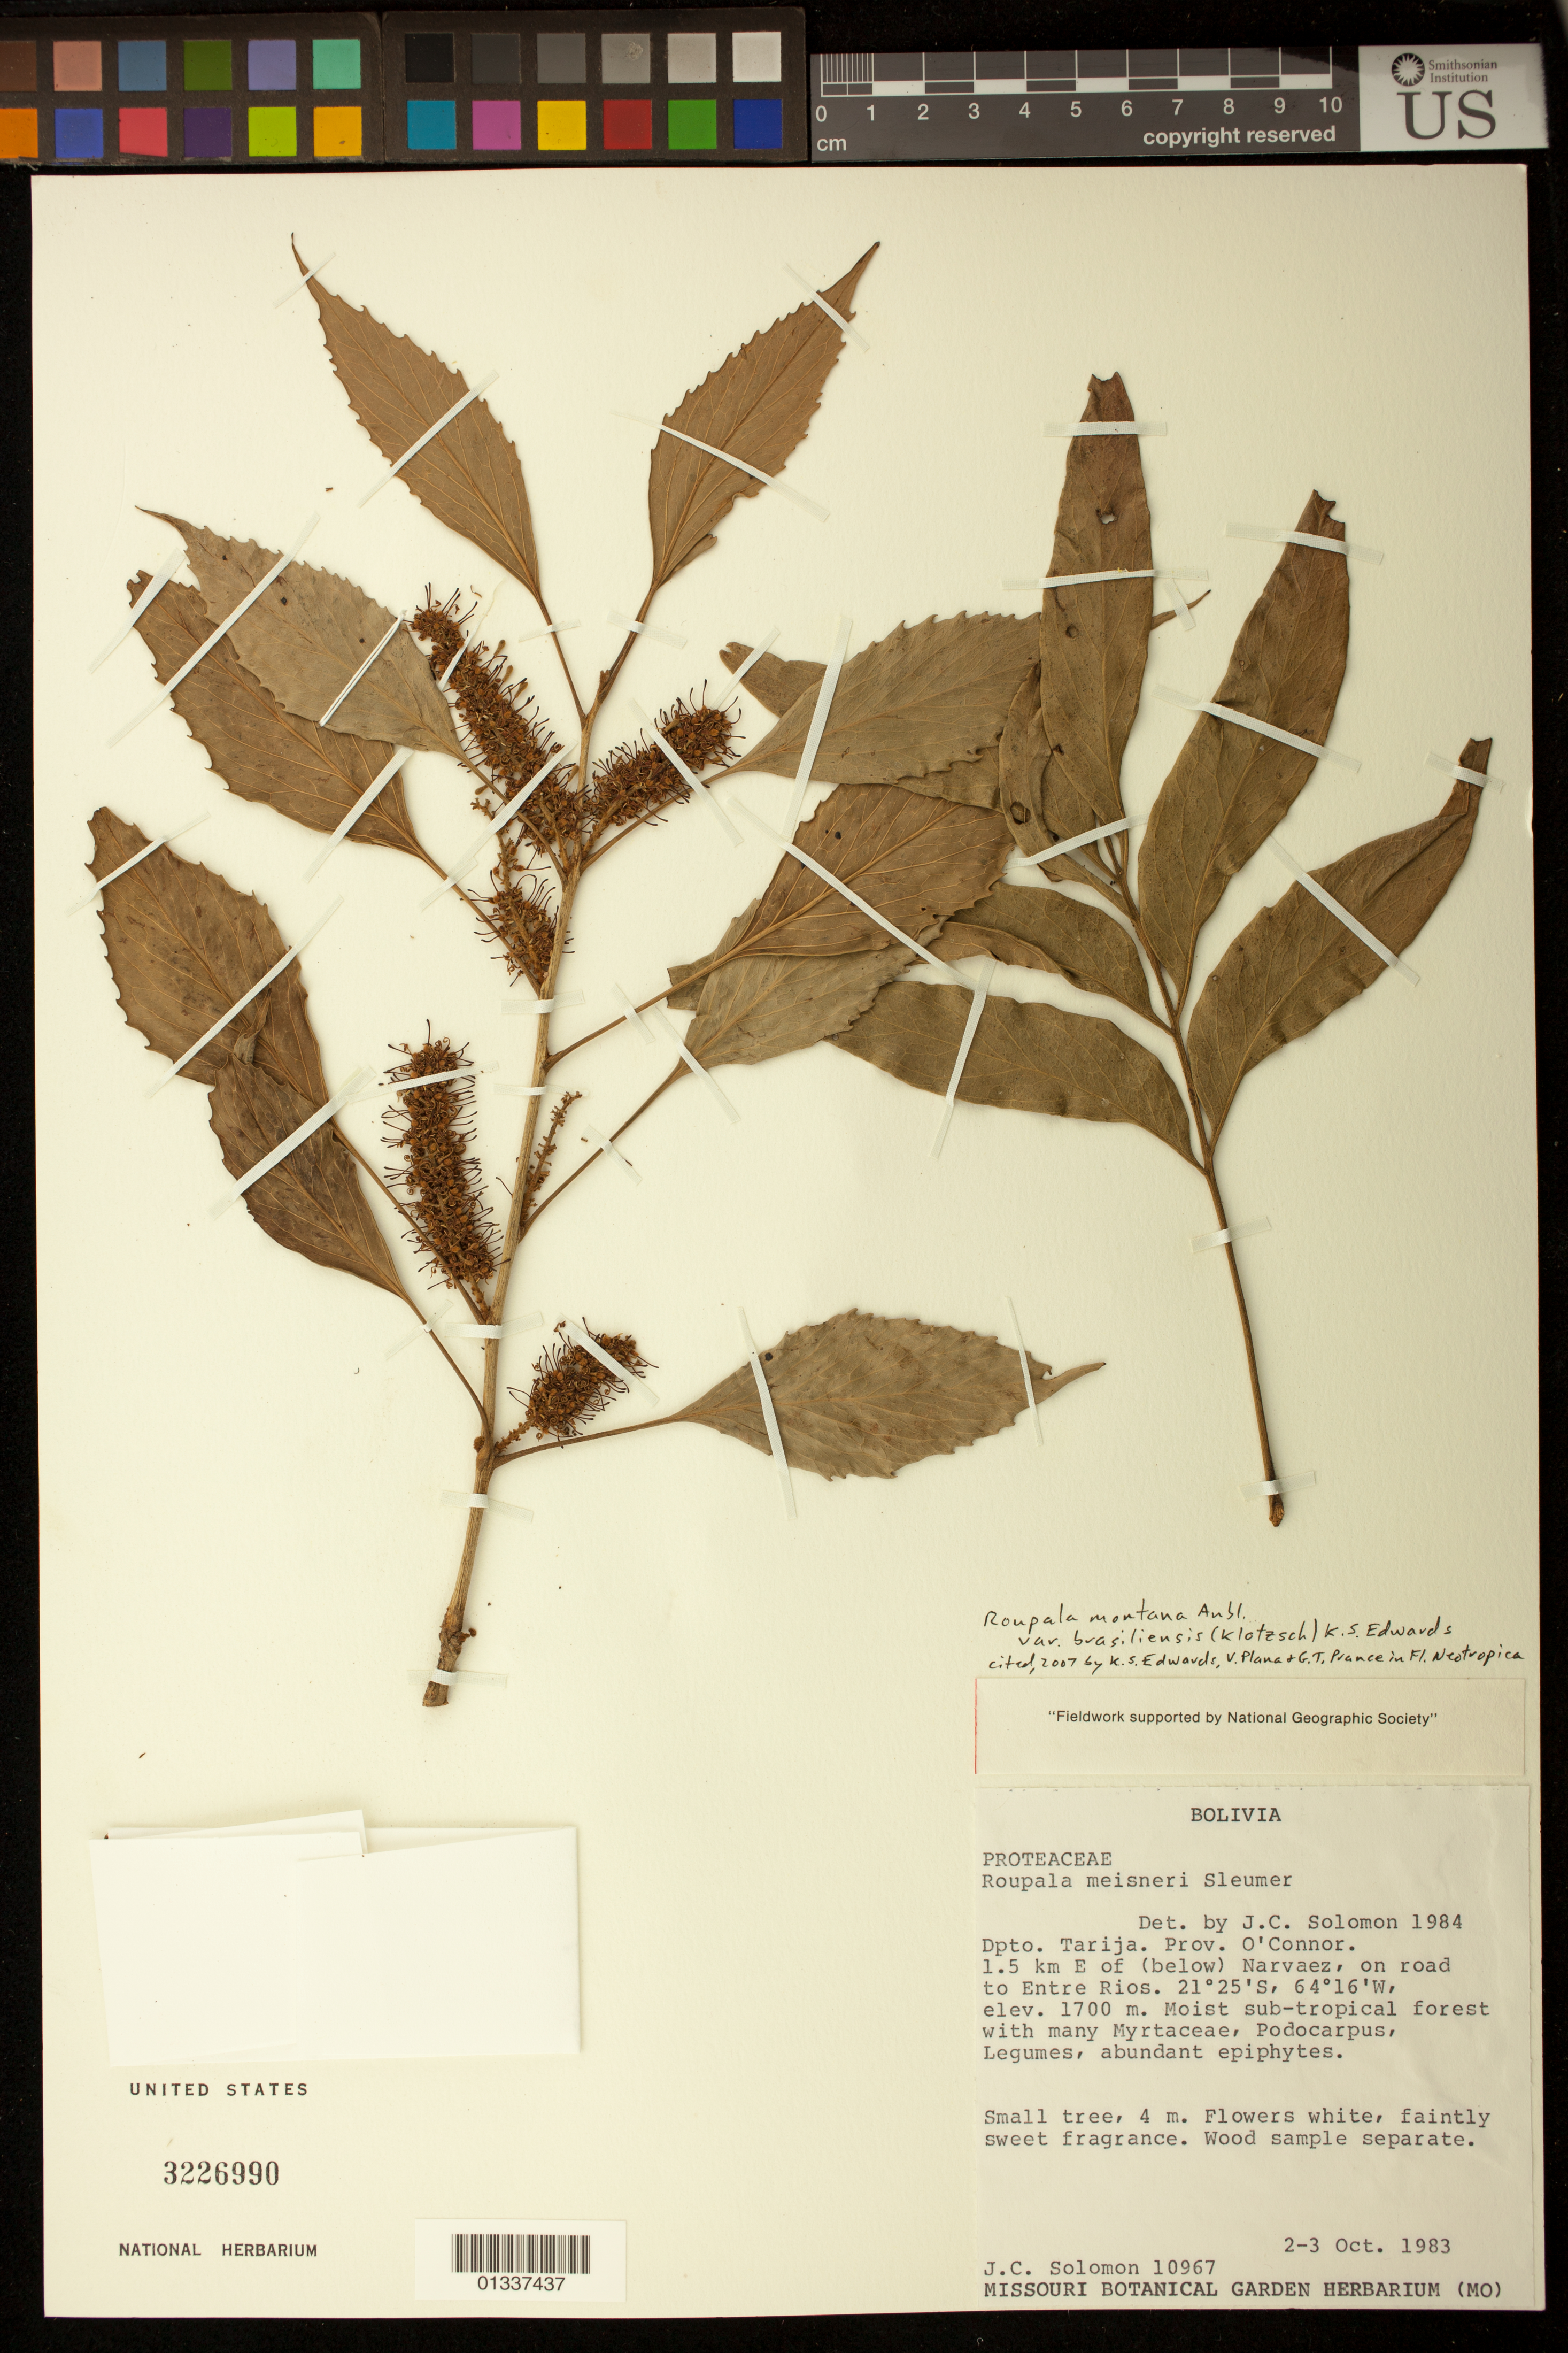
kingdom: Plantae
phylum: Tracheophyta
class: Magnoliopsida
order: Proteales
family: Proteaceae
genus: Roupala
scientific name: Roupala montana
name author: Aubl.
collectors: J. C. Solomon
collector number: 10967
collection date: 1983-10-02/1983-10-03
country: Bolivia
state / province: Tarija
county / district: O'Connor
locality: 1,5km E of (below) Narvaez, on road to Entre Rios.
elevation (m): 1700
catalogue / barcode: US 3226990